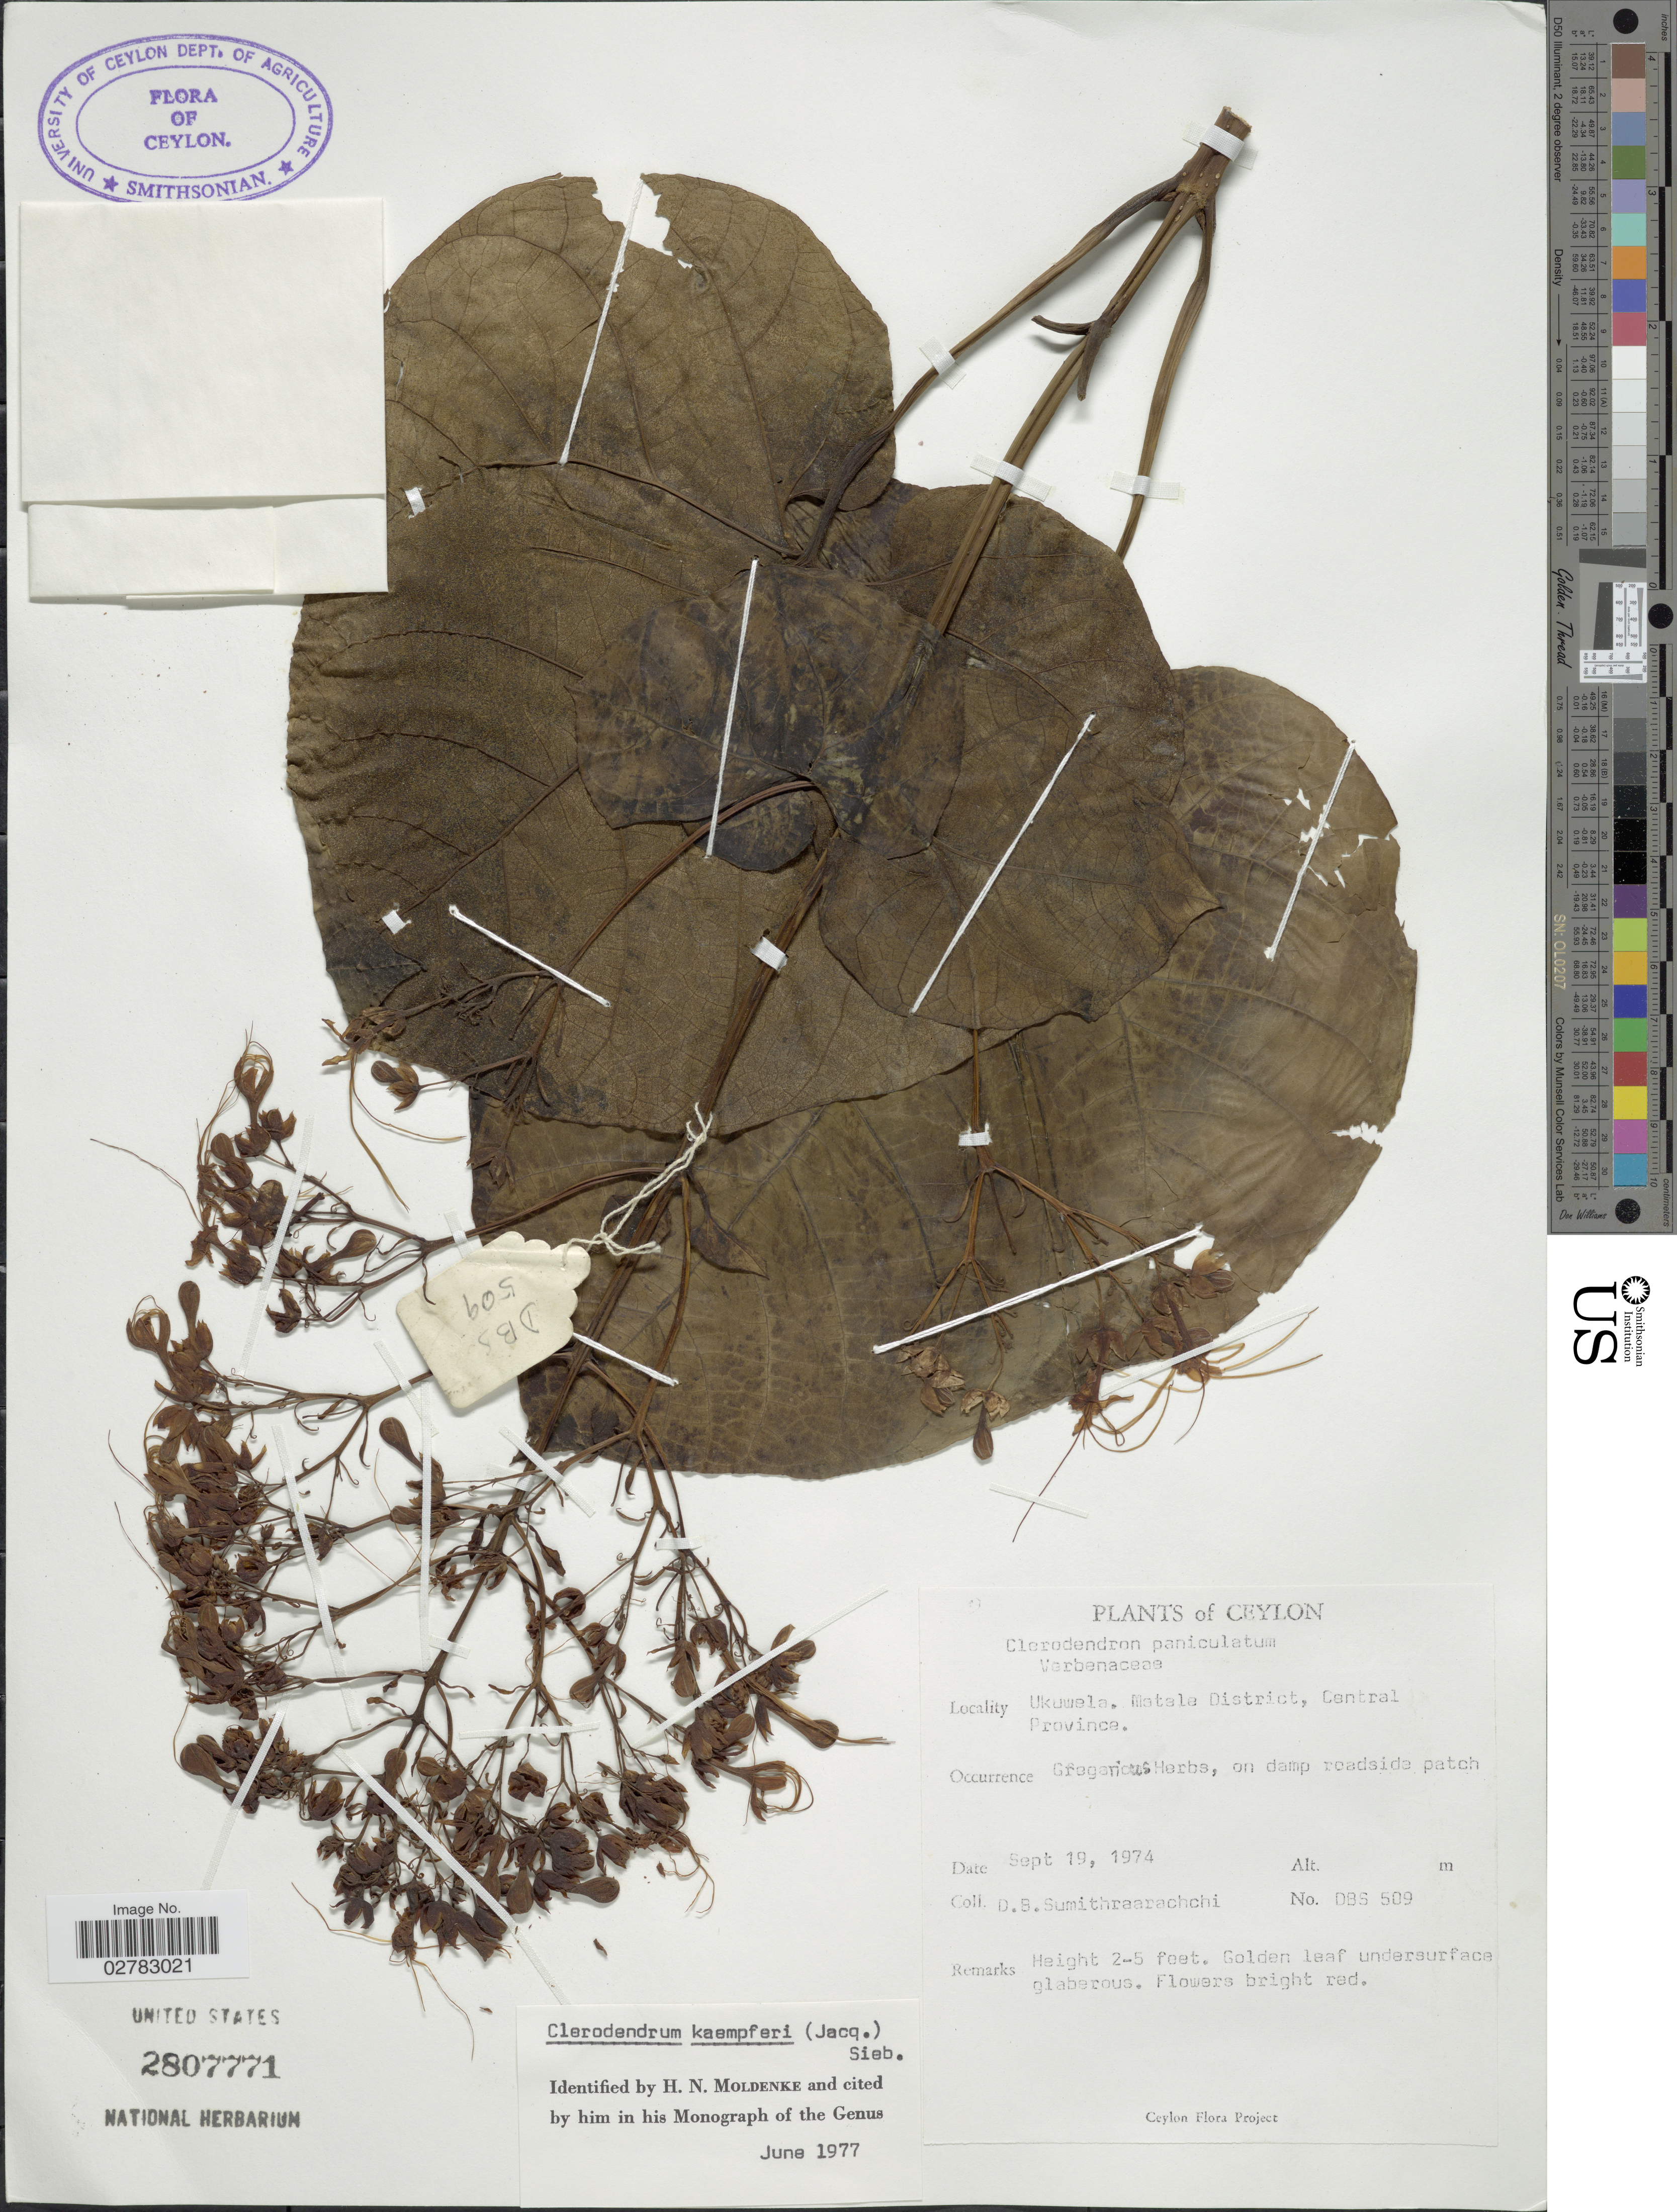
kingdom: Plantae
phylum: Tracheophyta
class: Magnoliopsida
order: Lamiales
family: Lamiaceae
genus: Clerodendrum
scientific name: Clerodendrum kaempferi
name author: (Jacq.) Siebold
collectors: D. B. Sumithraarachchi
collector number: DBS509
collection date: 1974-09-19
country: Sri Lanka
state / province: Central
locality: Ceylon. Ukuwela. Matala District.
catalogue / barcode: US 2807771